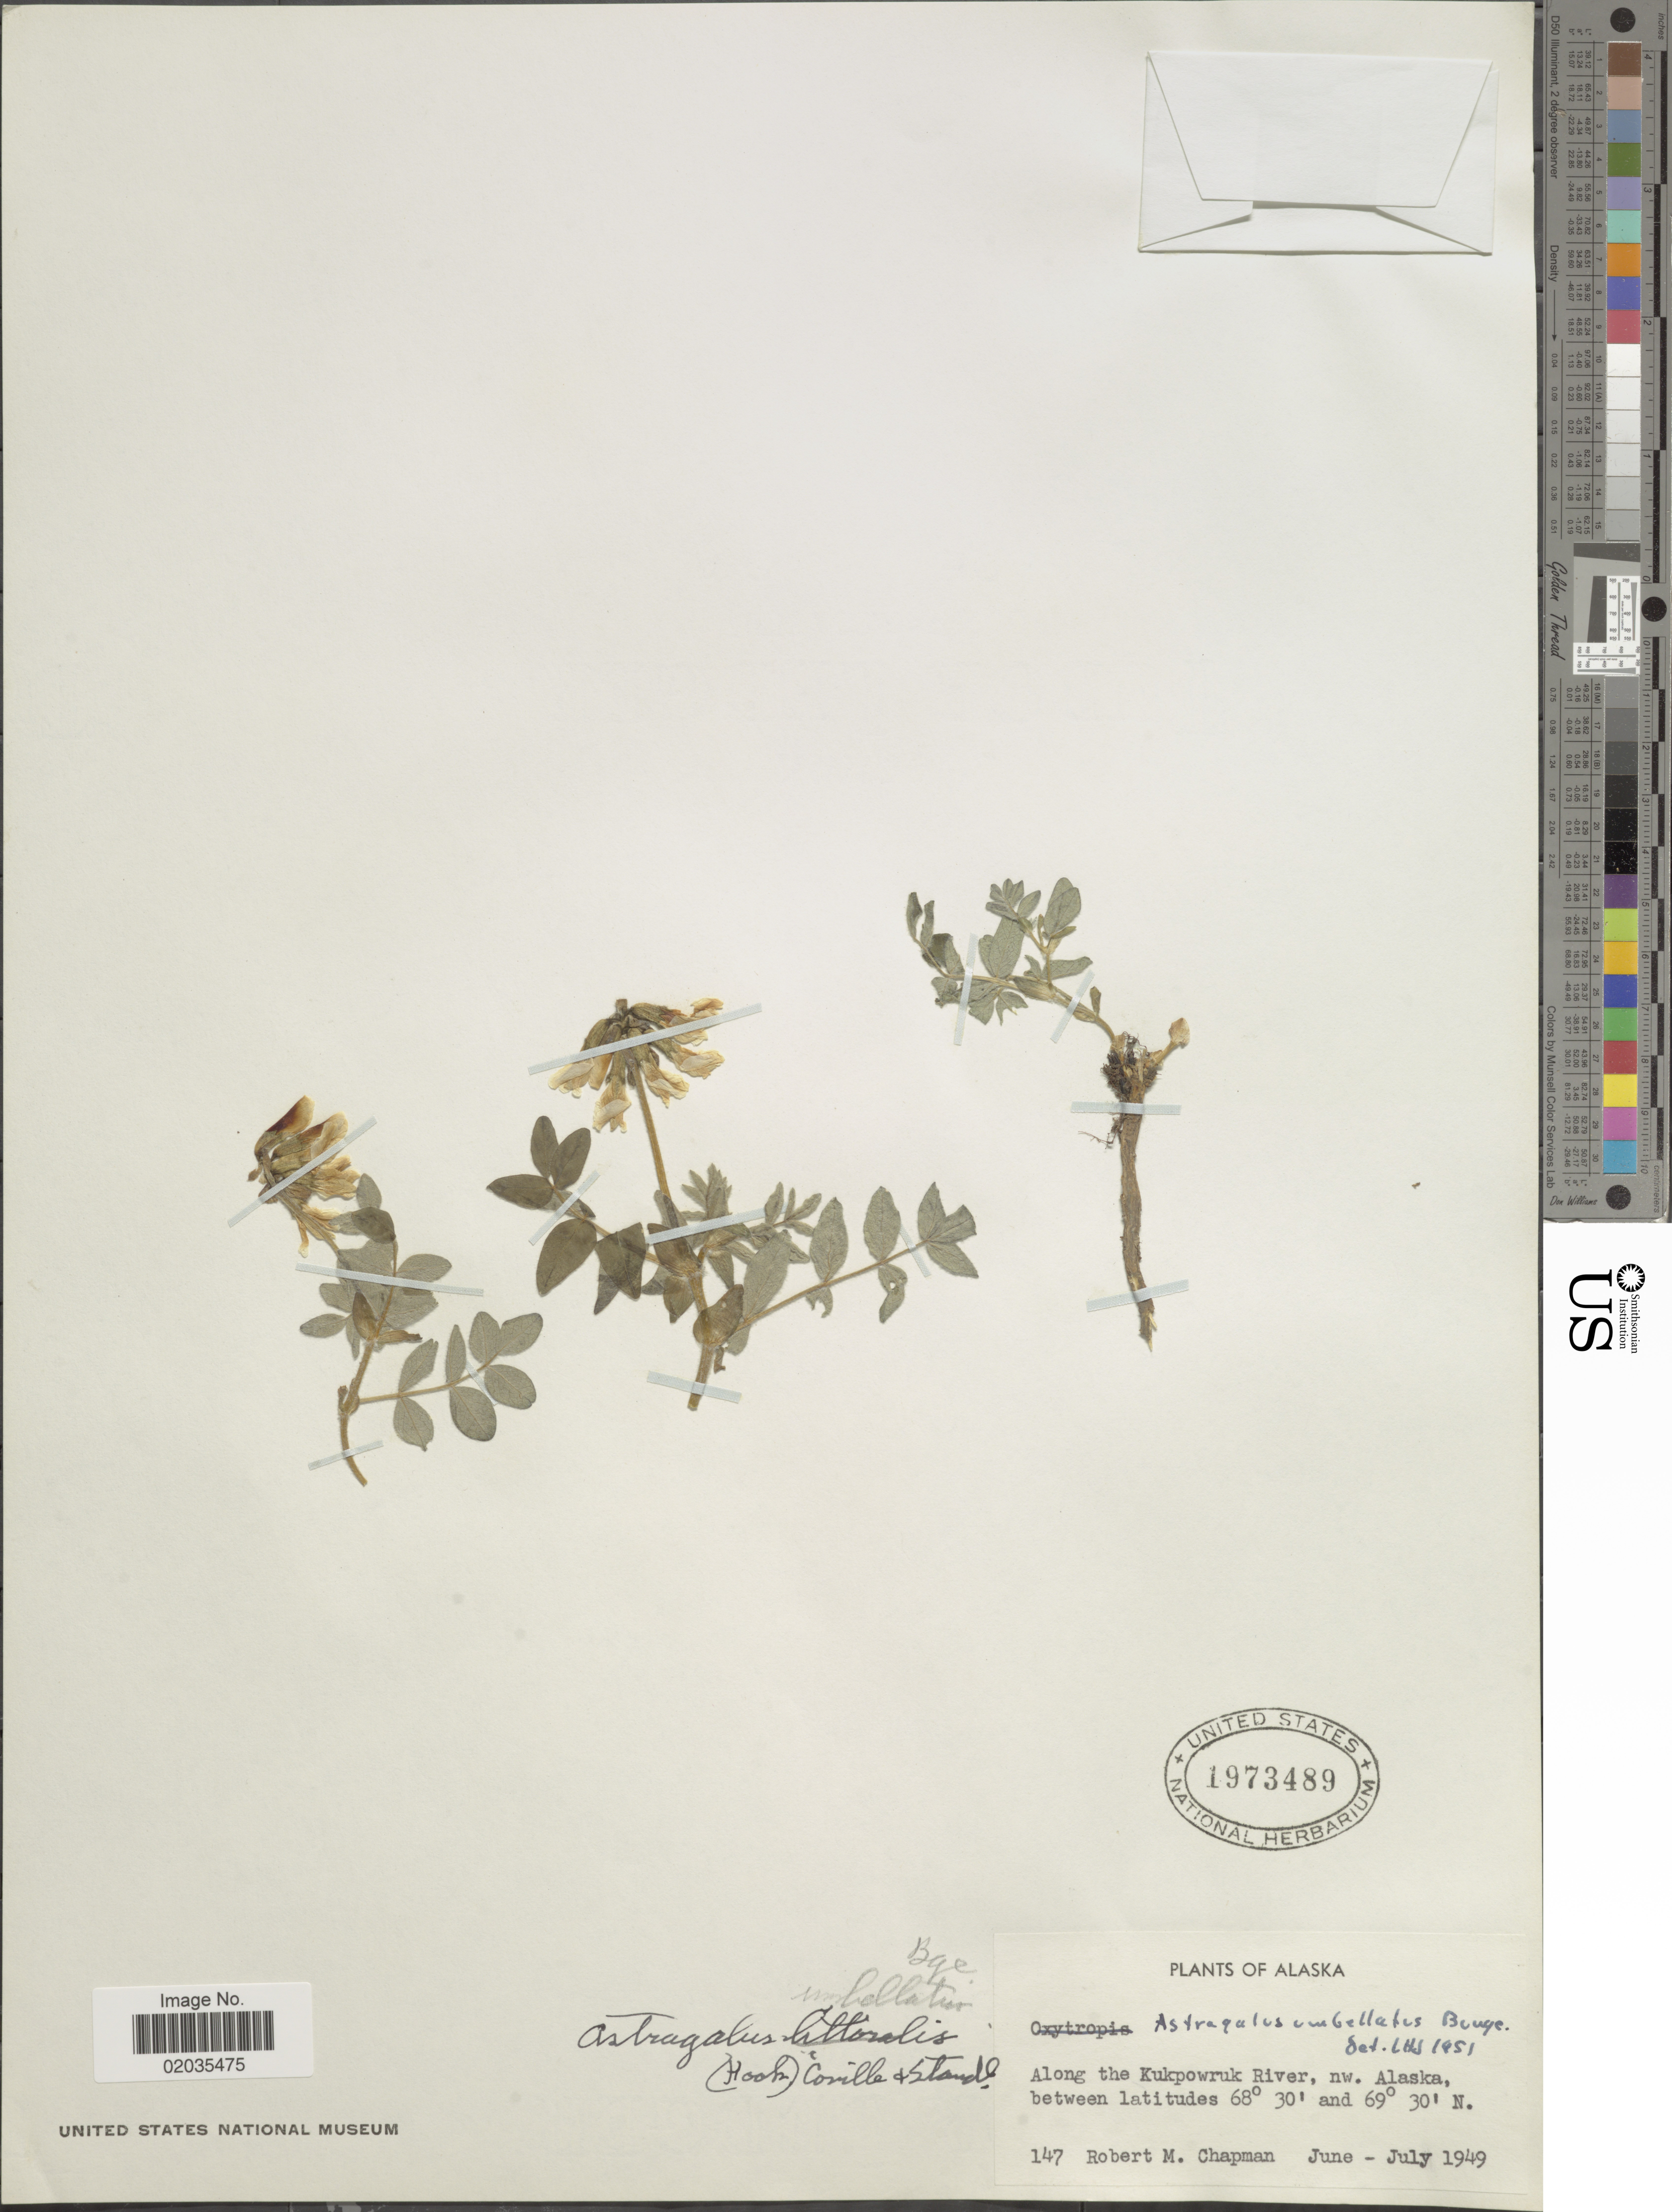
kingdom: Plantae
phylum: Tracheophyta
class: Magnoliopsida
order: Fabales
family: Fabaceae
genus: Astragalus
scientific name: Astragalus umbellatus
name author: Bunge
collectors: R. M. Chapman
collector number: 147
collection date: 1949-06/1949-07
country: United States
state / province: Alaska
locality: Along the Kukpowruk River, nw. Alaska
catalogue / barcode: US 1973489